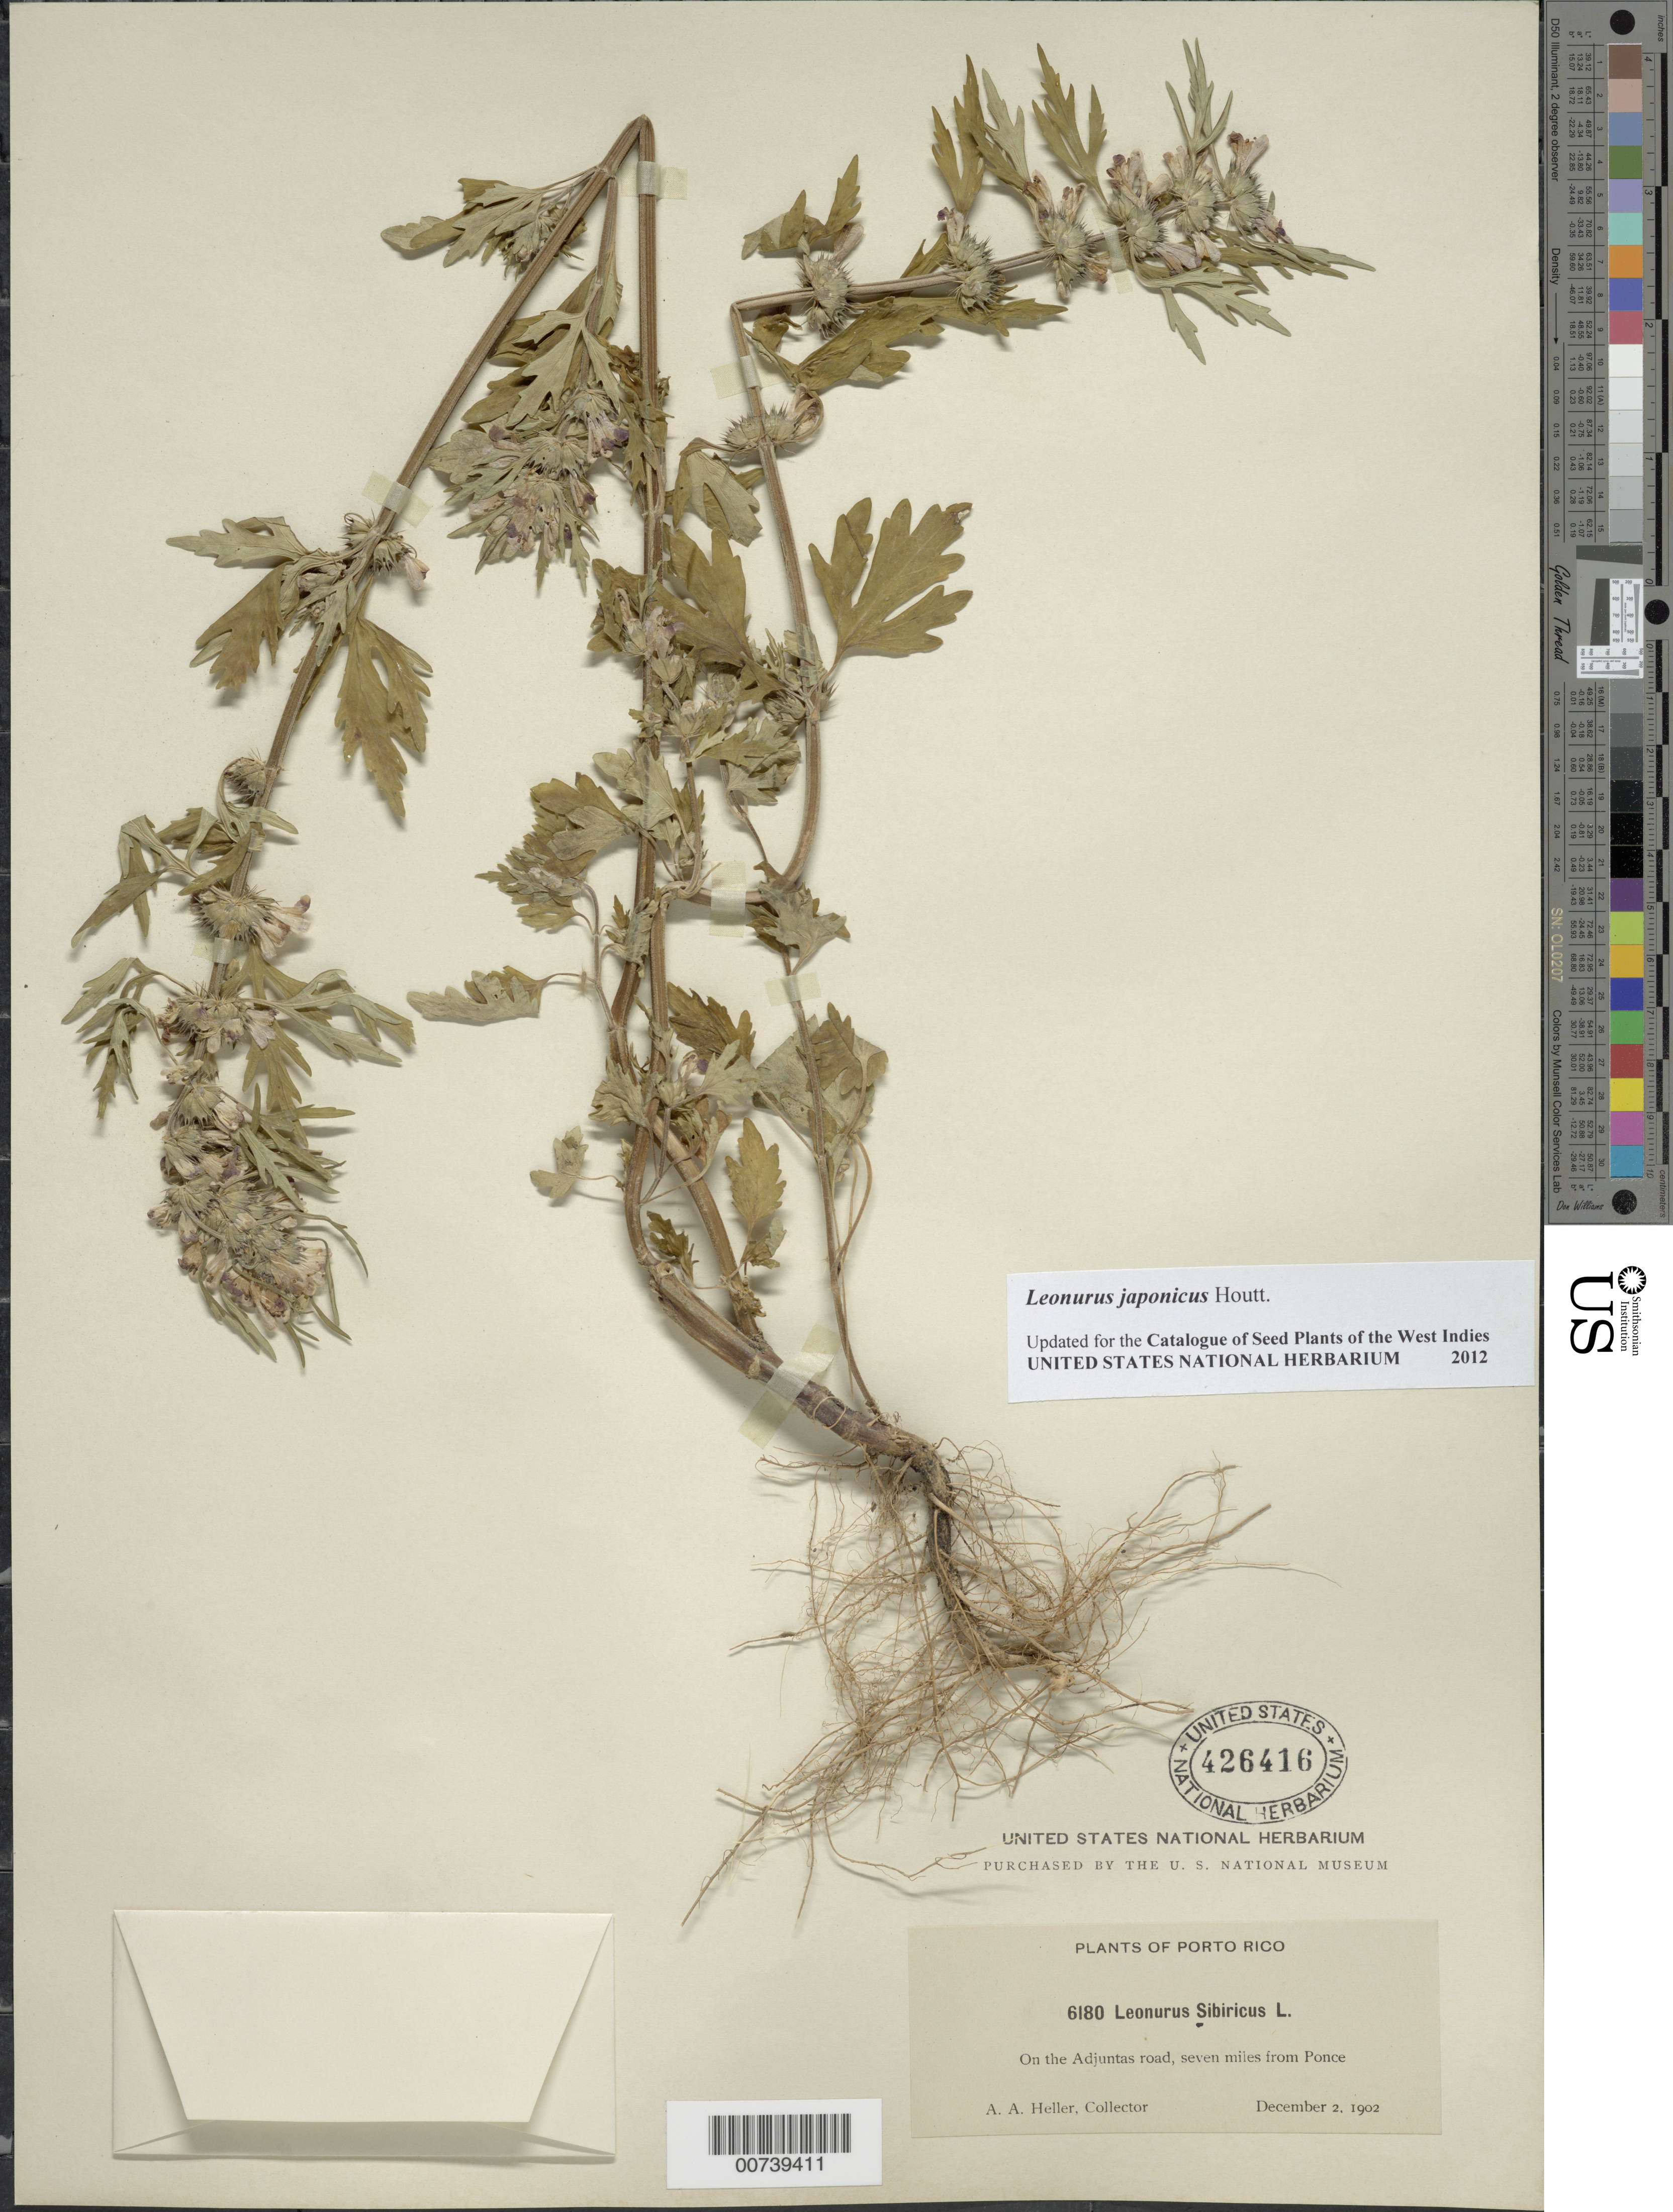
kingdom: Plantae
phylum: Tracheophyta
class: Magnoliopsida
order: Lamiales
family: Lamiaceae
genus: Leonurus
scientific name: Leonurus japonicus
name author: Houtt.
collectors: A. A. Heller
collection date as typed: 02 Dec 1902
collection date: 1902-12-02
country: Puerto Rico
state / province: Ponce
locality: On the Adjuntas road, 7 mi from Ponce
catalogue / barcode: US 426416